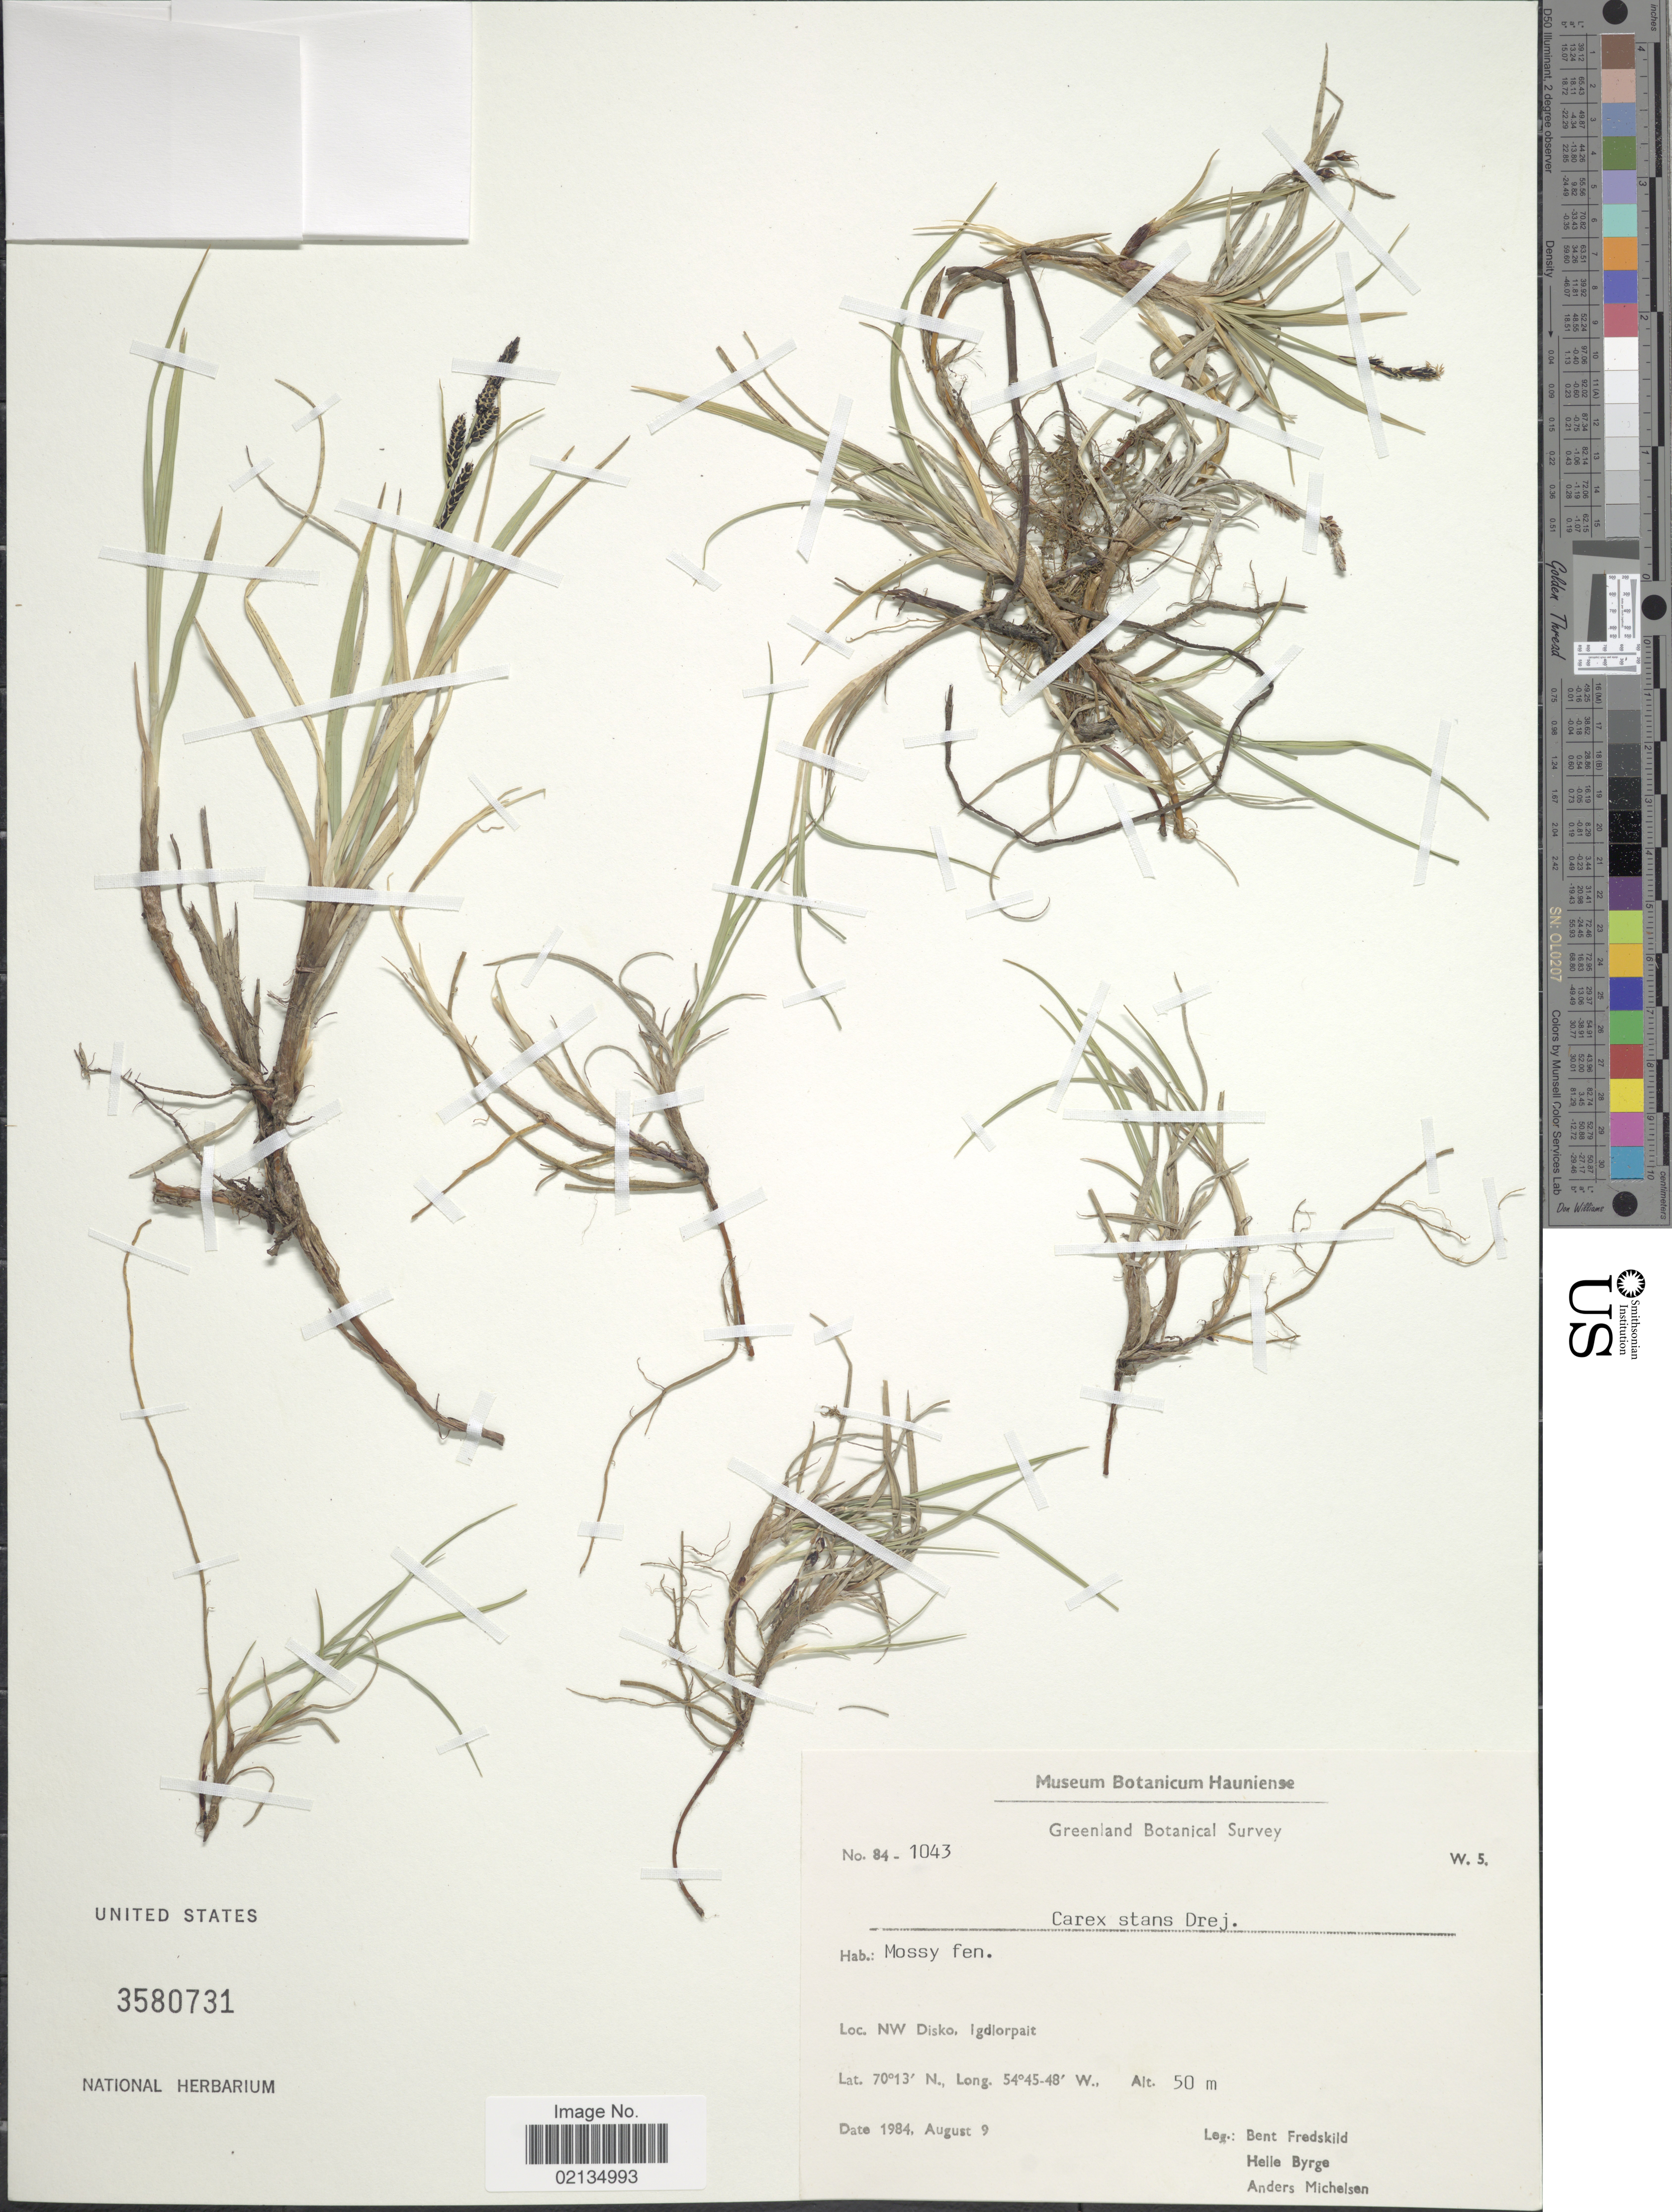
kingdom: Plantae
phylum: Tracheophyta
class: Liliopsida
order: Poales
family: Cyperaceae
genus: Carex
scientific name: Carex aquatilis var. minor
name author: Boott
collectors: B. Fredskild, H. Byrge & A. Michelsen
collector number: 84-1043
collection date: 1984-08-09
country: Greenland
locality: Greenland, NW Disko, Igdiorpait.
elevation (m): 50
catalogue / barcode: US 3580731